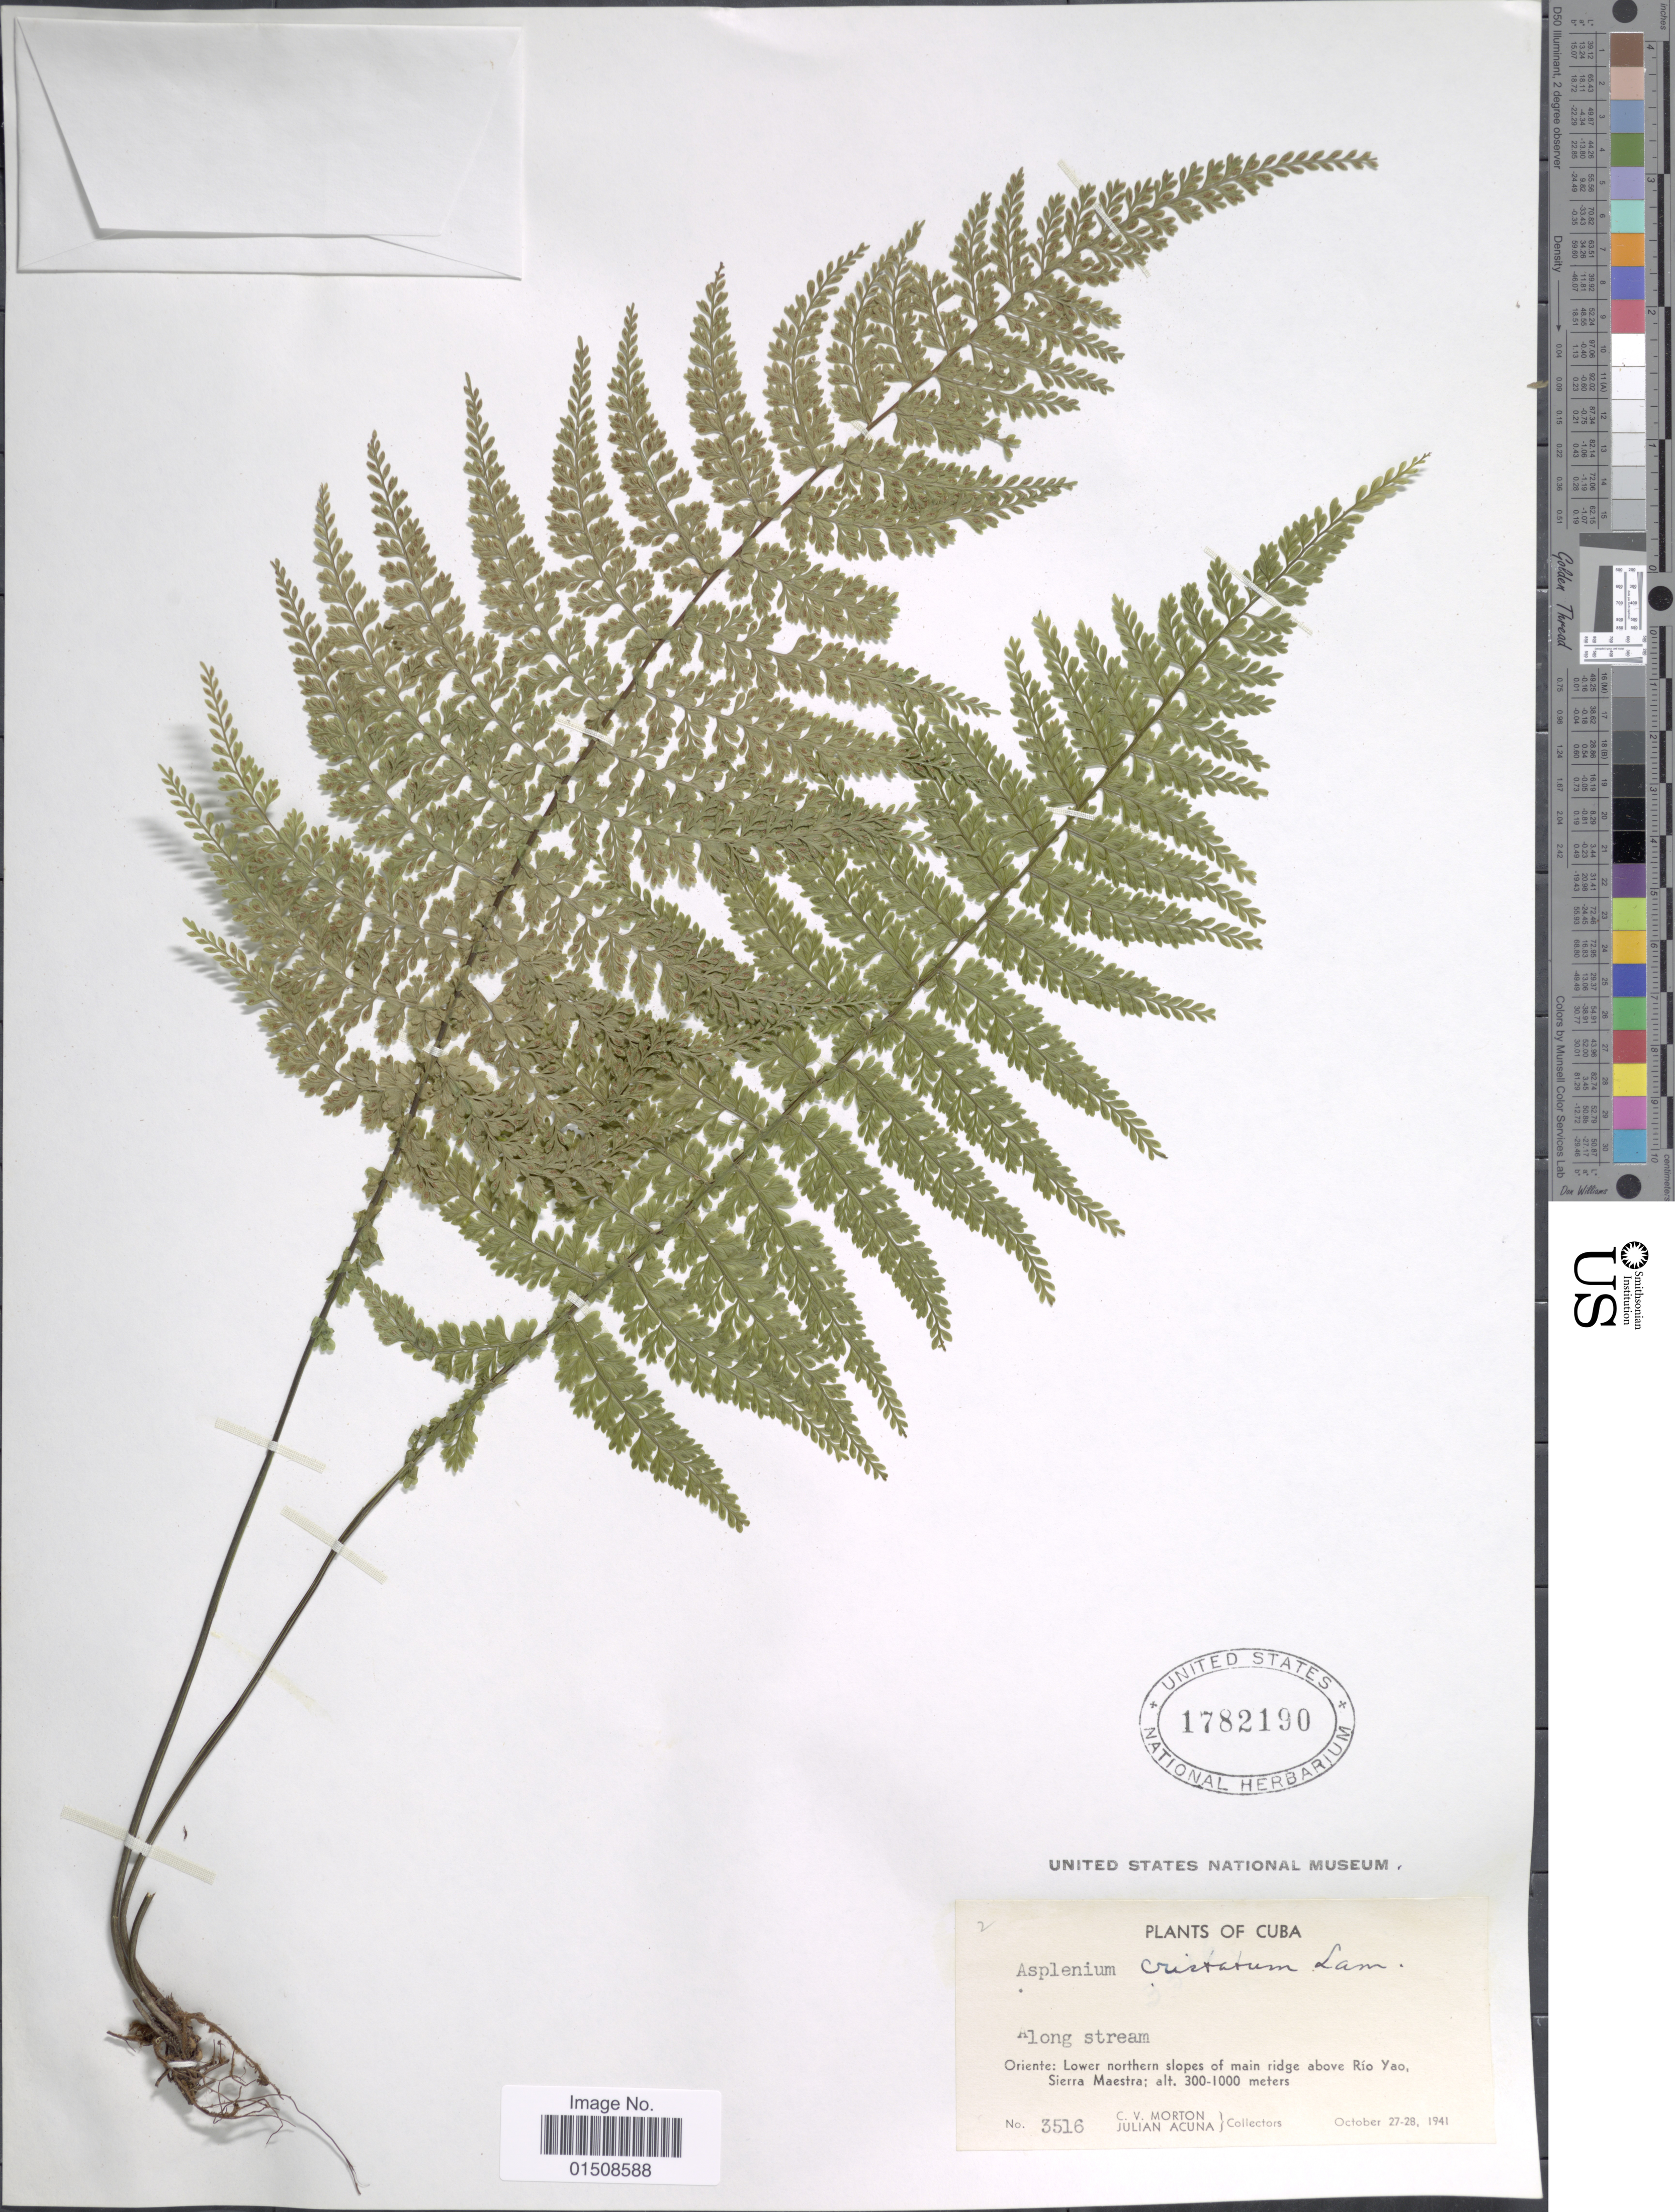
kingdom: Plantae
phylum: Tracheophyta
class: Polypodiopsida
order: Polypodiales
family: Aspleniaceae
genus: Asplenium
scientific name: Asplenium cristatum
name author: Lam.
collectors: C. V. Morton & J. B. Acuña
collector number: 3516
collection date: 1941-10-27/1941-10-28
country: Cuba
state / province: Oriente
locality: Lower northern slope of main ridge above Rio Yao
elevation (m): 300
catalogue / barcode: US 1782190